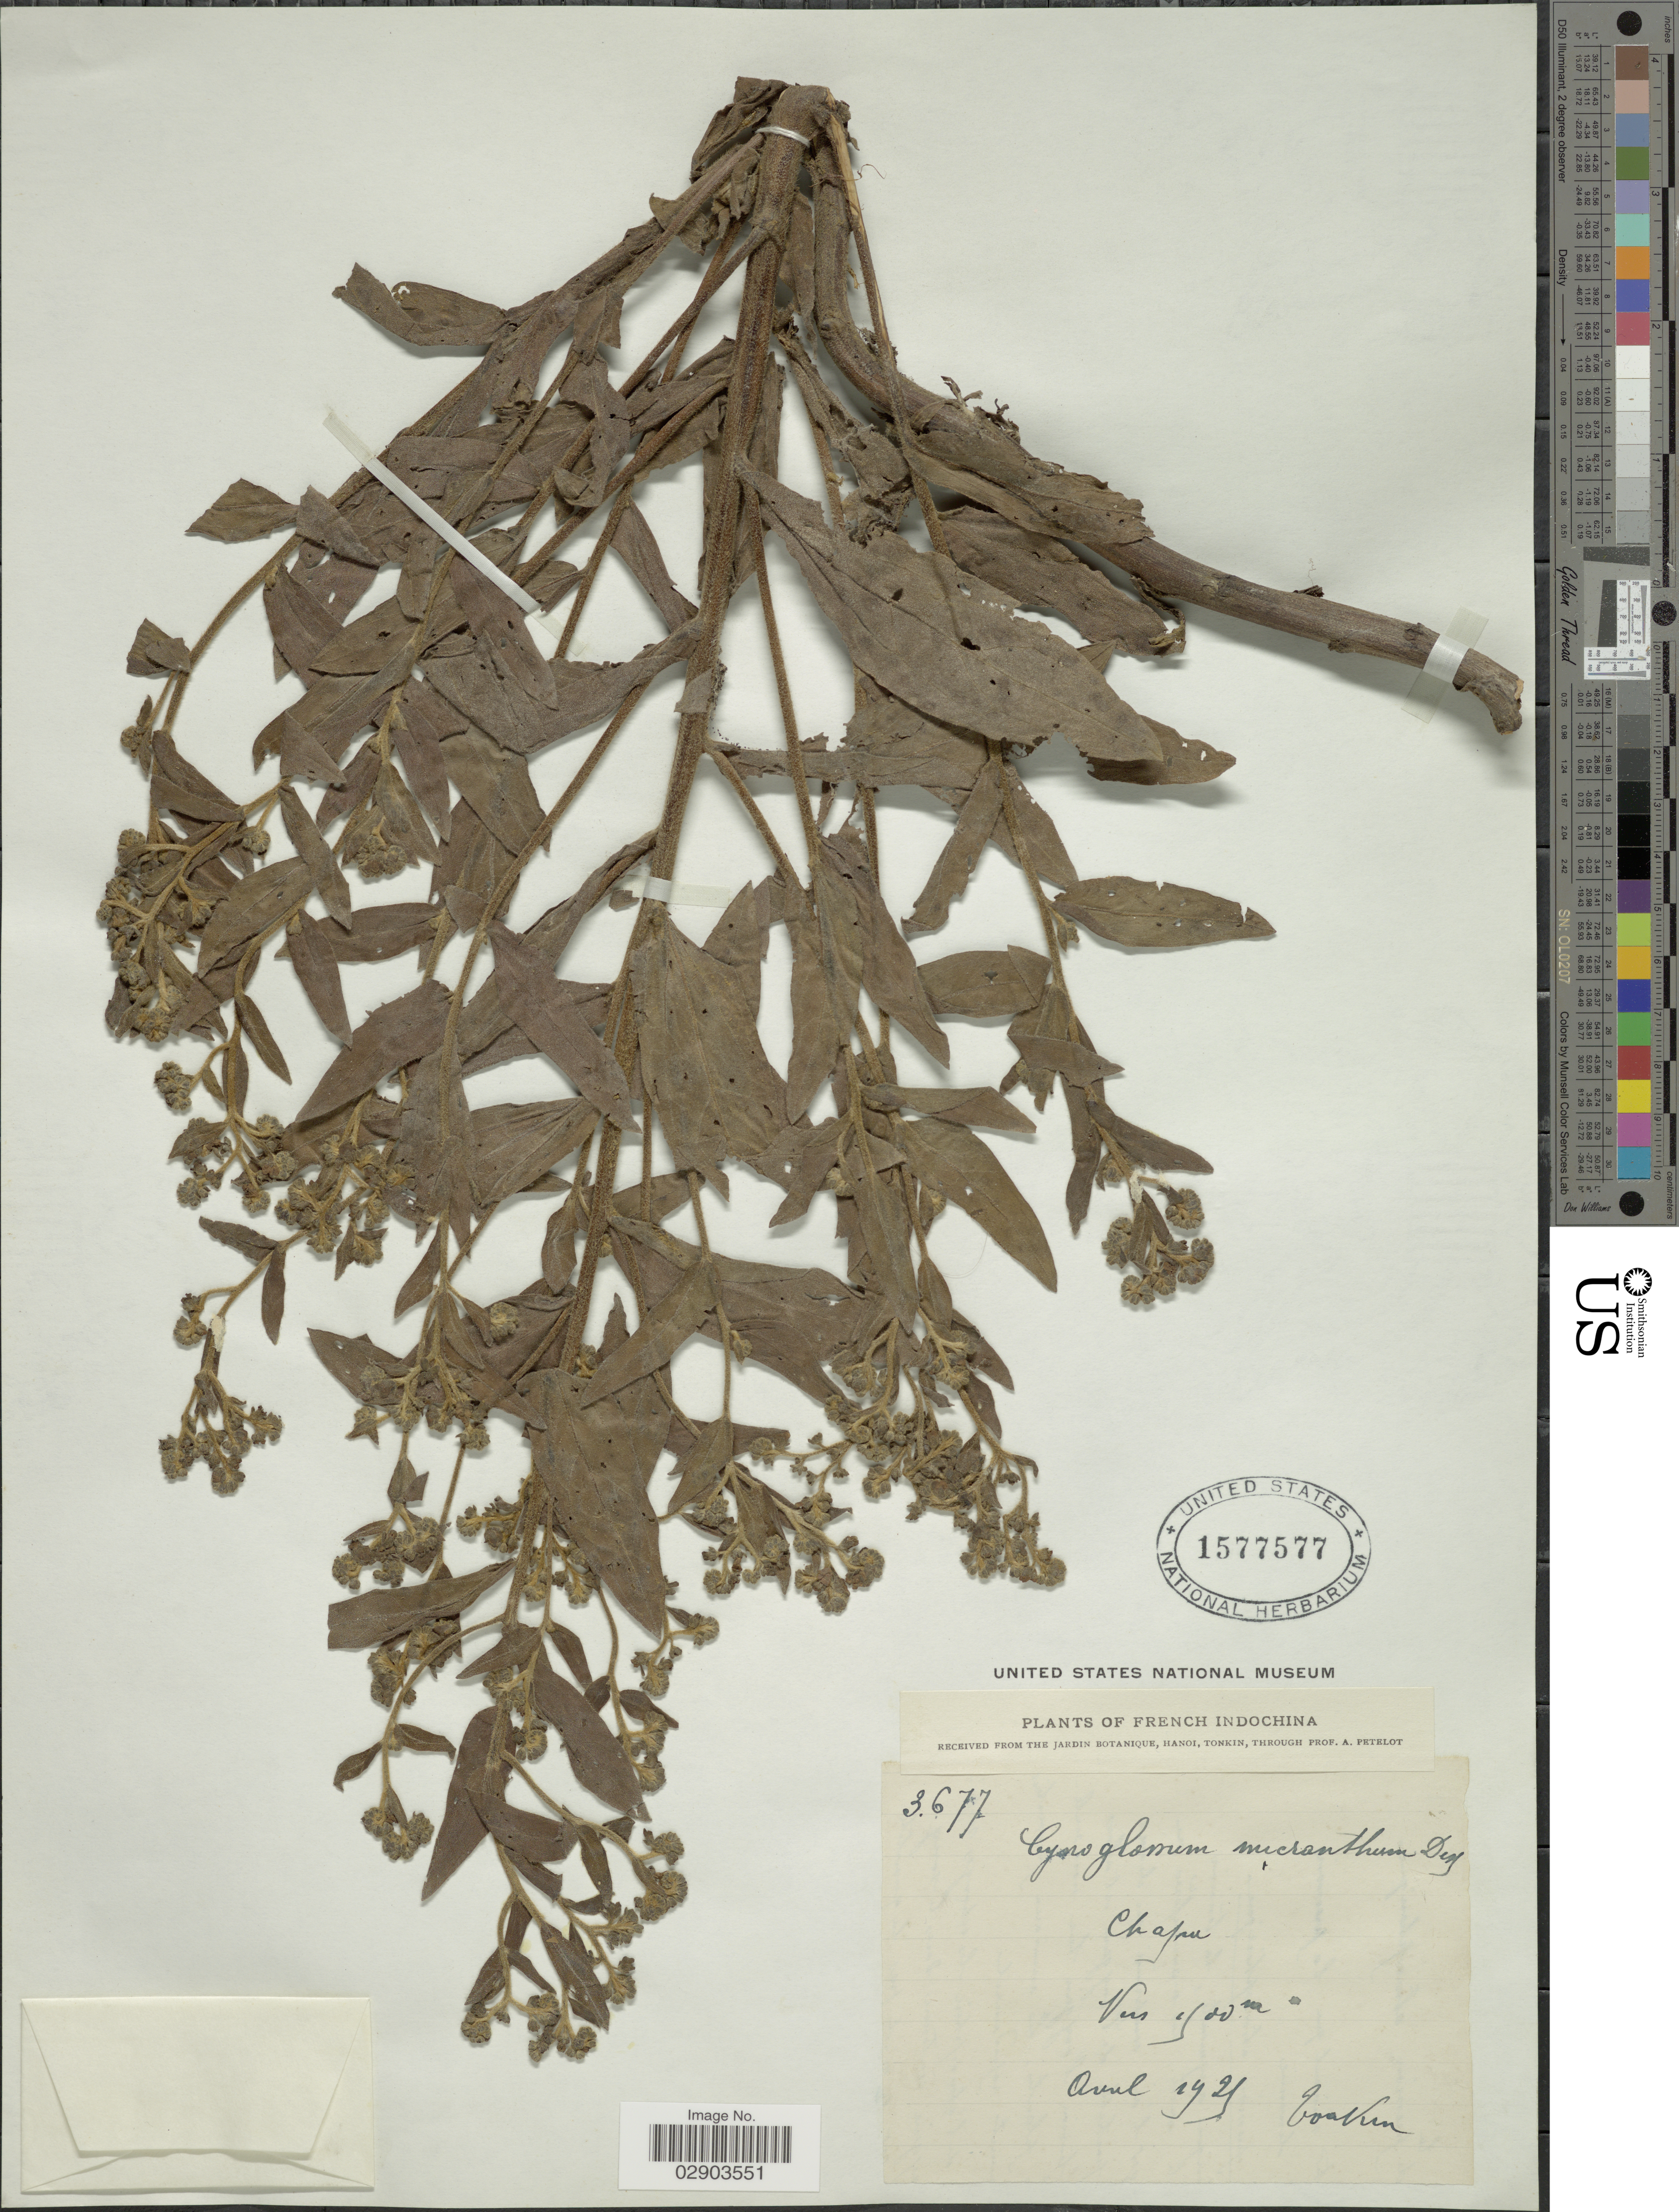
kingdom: Plantae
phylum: Tracheophyta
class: Magnoliopsida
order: Boraginales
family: Boraginaceae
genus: Cynoglossum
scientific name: Cynoglossum lanceolatum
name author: Forssk.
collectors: A. Petelot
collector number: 3677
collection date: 1925-04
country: Vietnam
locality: French Indochina, Tonkin. Chapa.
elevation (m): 1500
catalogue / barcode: US 1577577